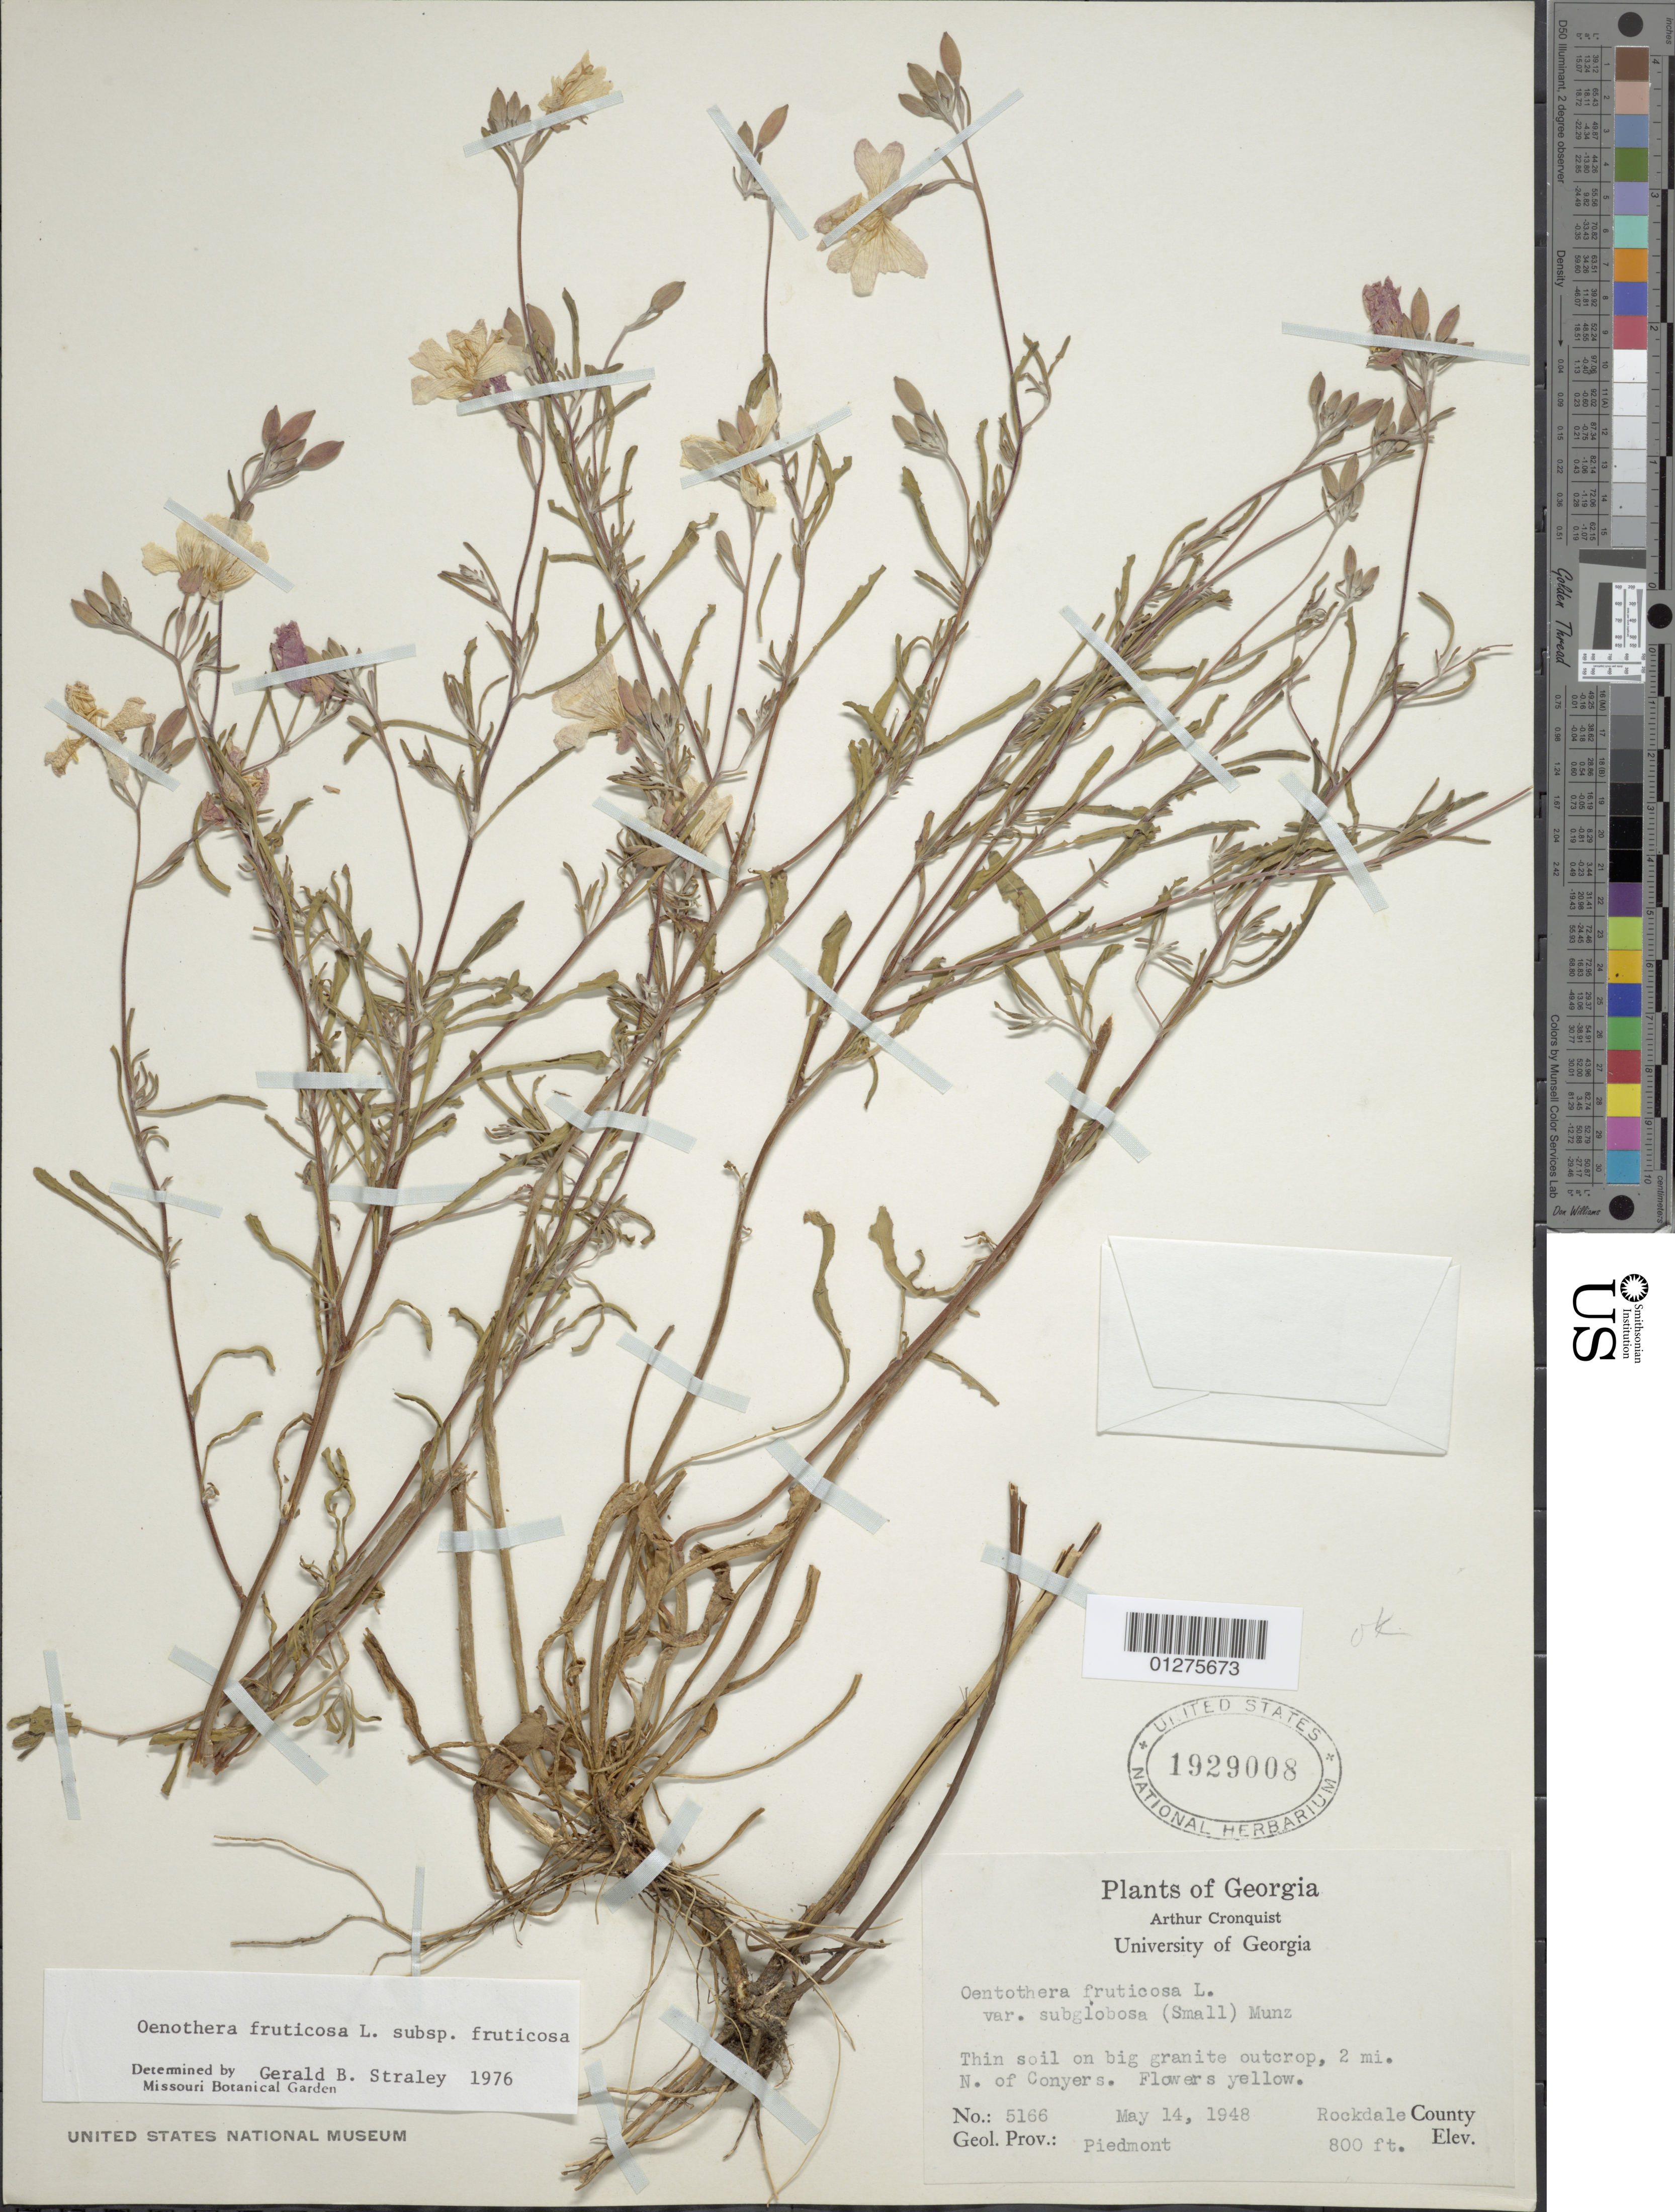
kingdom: Plantae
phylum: Tracheophyta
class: Magnoliopsida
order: Myrtales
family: Onagraceae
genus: Oenothera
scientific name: Oenothera fruticosa subsp. fruticosa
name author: L.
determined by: Straley, G. B.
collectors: A. J. Cronquist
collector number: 5166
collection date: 1948-05-14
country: United States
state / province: Georgia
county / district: Rockdale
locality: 2 miles north of Conyers.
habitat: Thin soil on big granite outcrop.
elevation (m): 244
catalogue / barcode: US 1929008